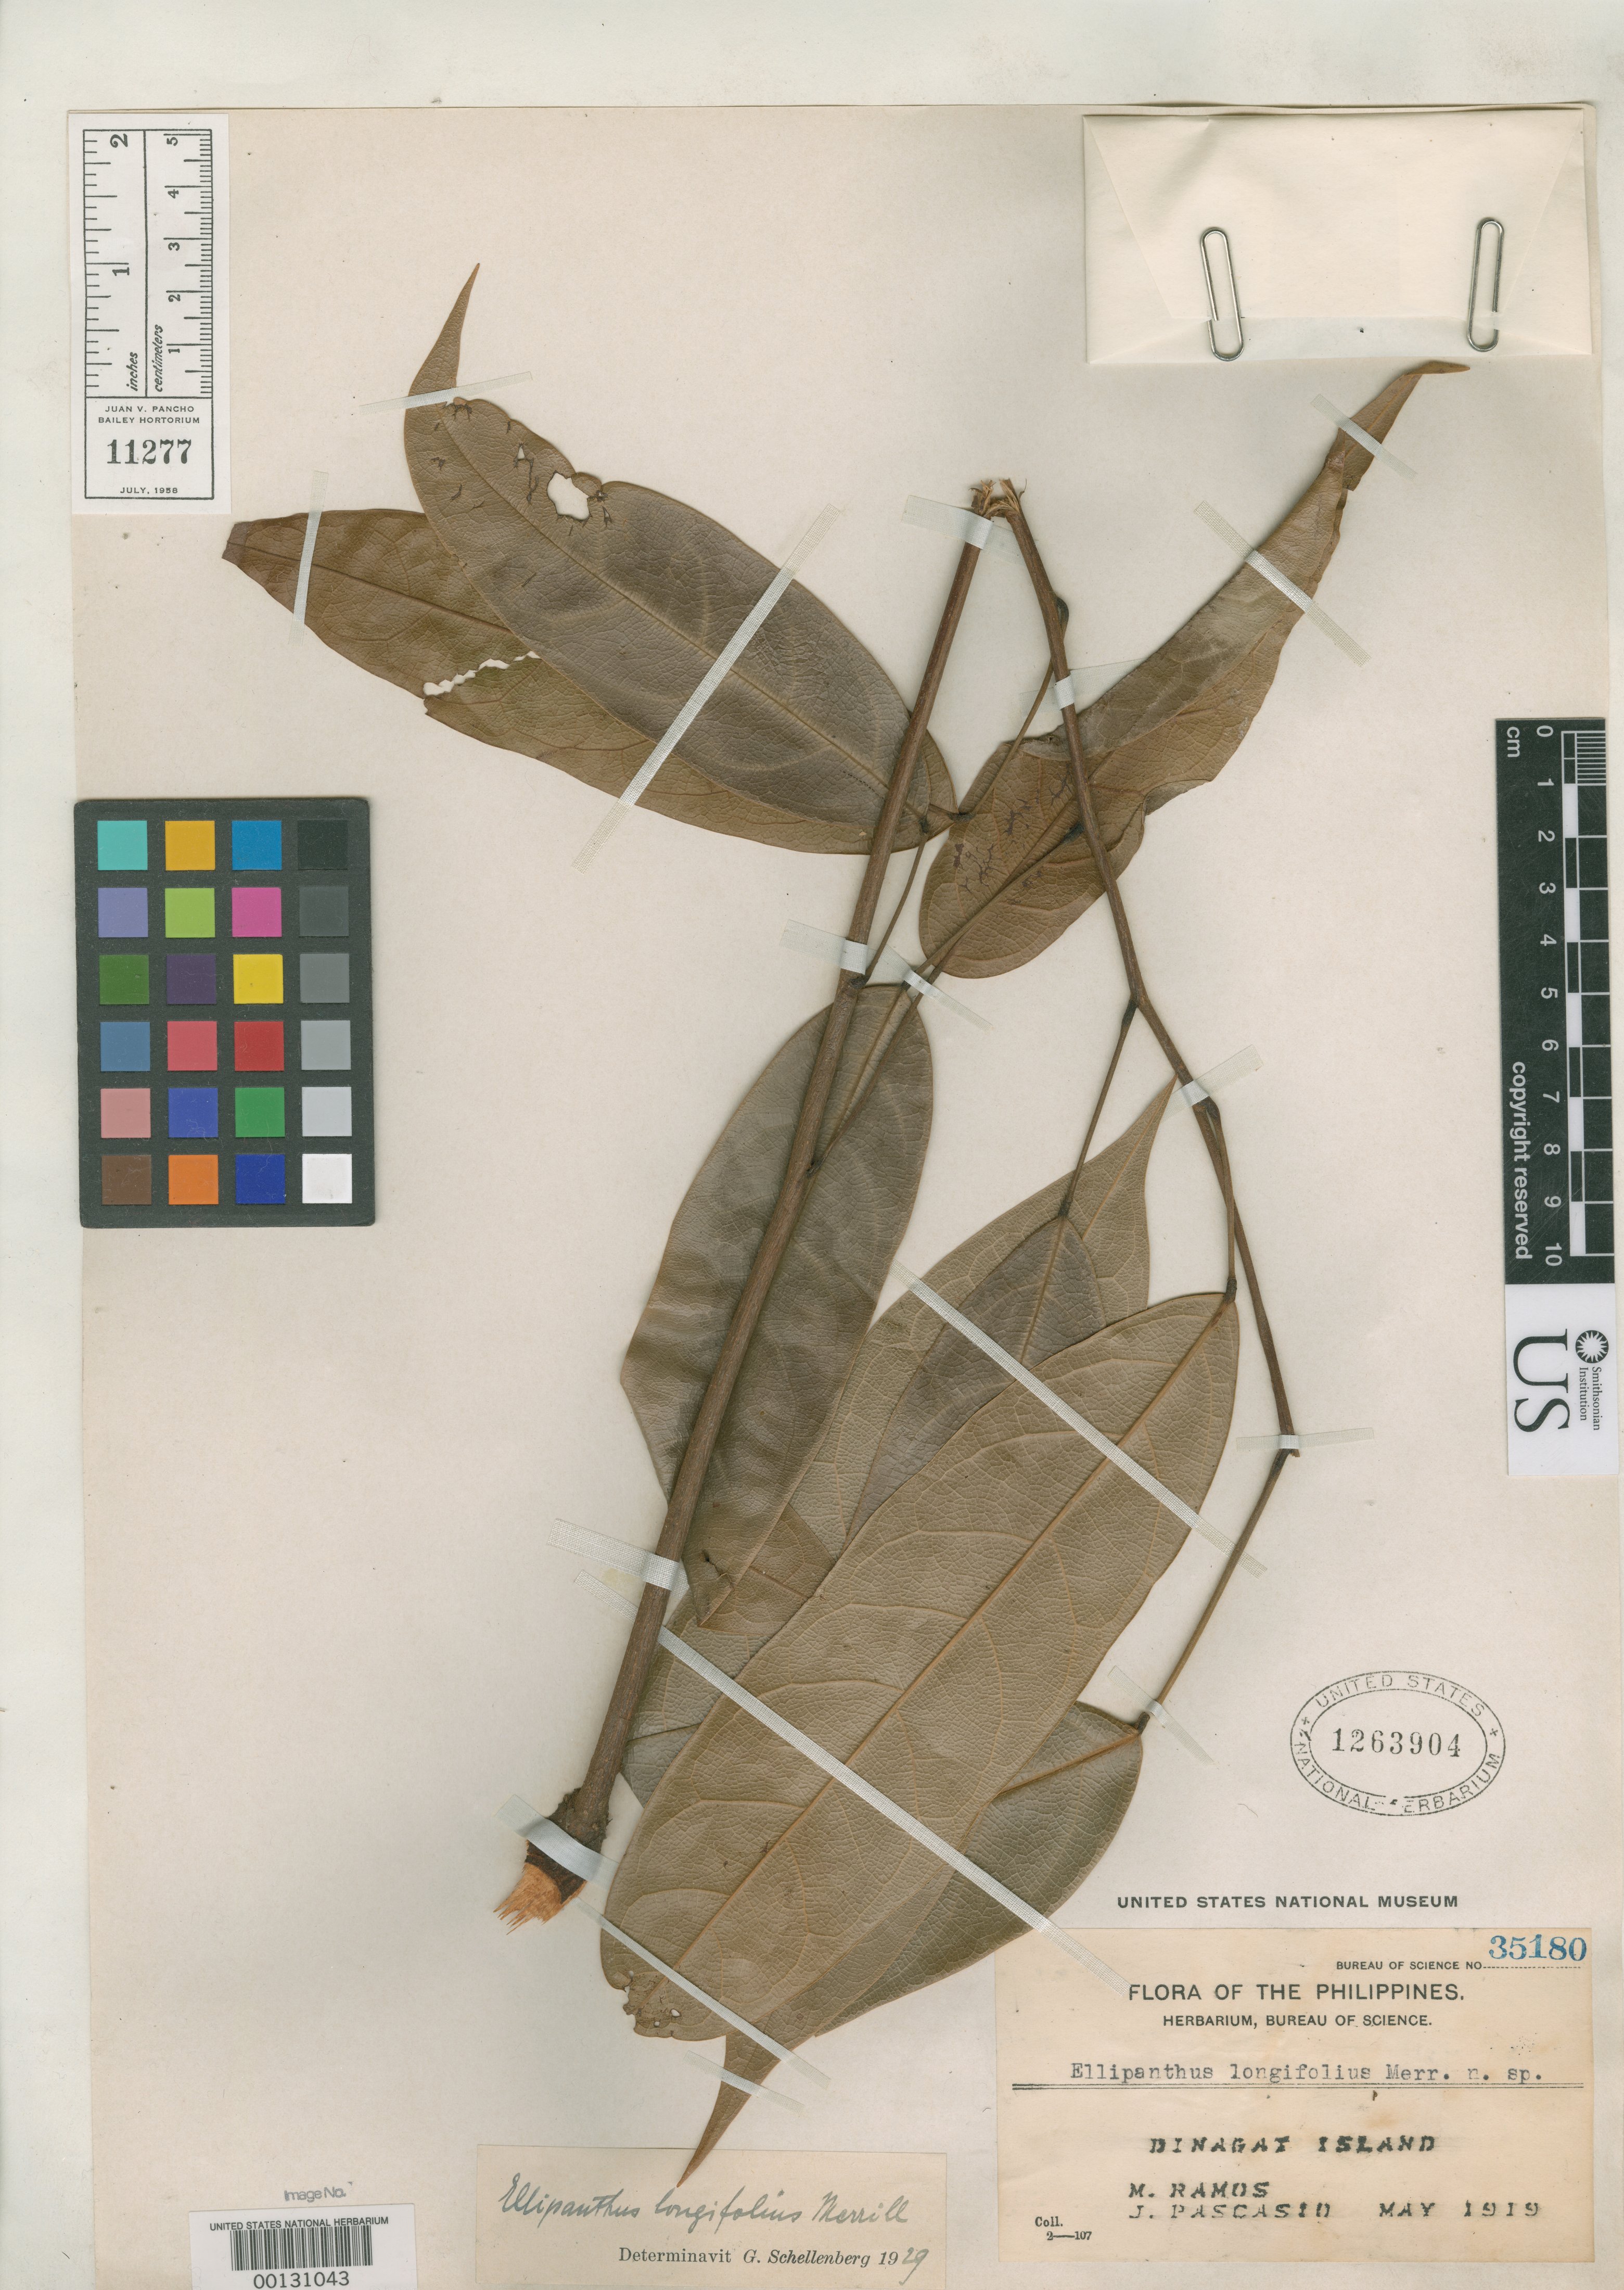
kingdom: Plantae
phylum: Tracheophyta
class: Magnoliopsida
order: Oxalidales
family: Connaraceae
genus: Ellipanthus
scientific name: Ellipanthus longifolius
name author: Merr.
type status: Isotype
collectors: M. Ramos & J. Pascasio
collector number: Bur. Sci. 35180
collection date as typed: May 1919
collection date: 1919-05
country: Philippines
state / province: Caraga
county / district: Surigao del Norte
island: Dinagat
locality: Dinagat Island.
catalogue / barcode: US 1263904